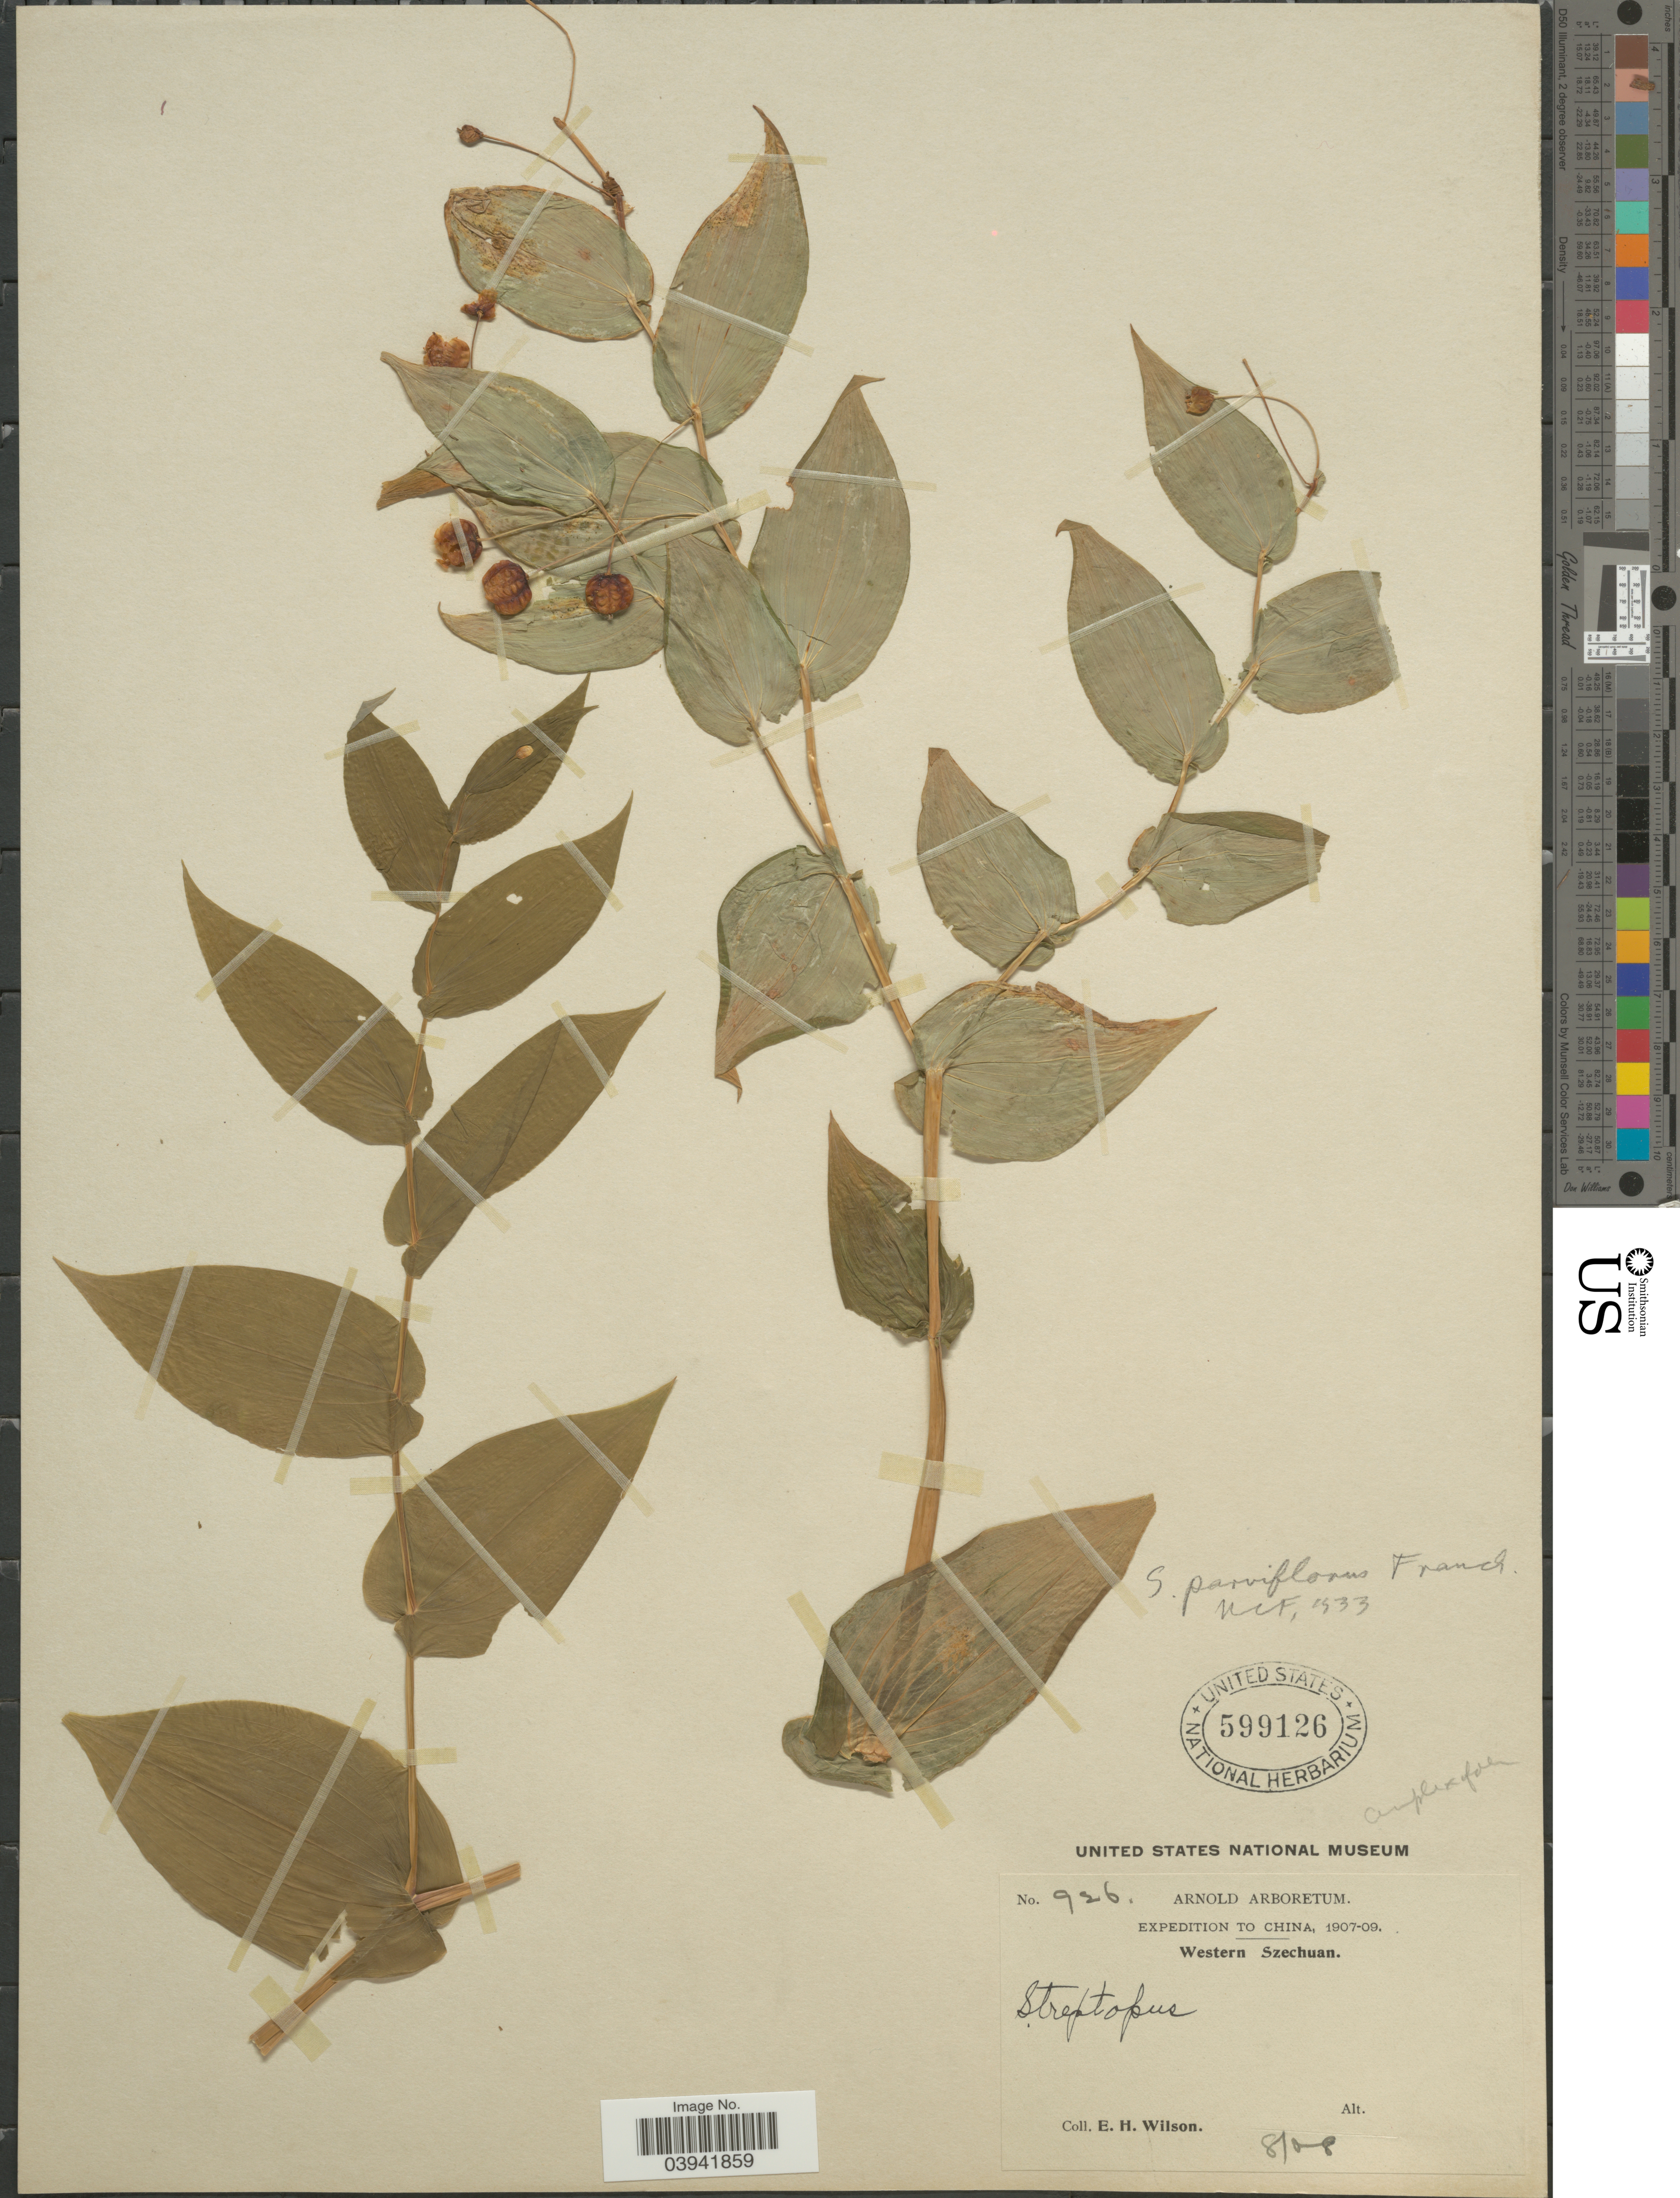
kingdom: Plantae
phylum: Tracheophyta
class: Liliopsida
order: Liliales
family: Liliaceae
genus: Streptopus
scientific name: Streptopus parviflorus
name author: Franch.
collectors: E. Wilson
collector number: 926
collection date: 1908-08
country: China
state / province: Sichuan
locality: Western Szechuan.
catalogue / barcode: US 599126